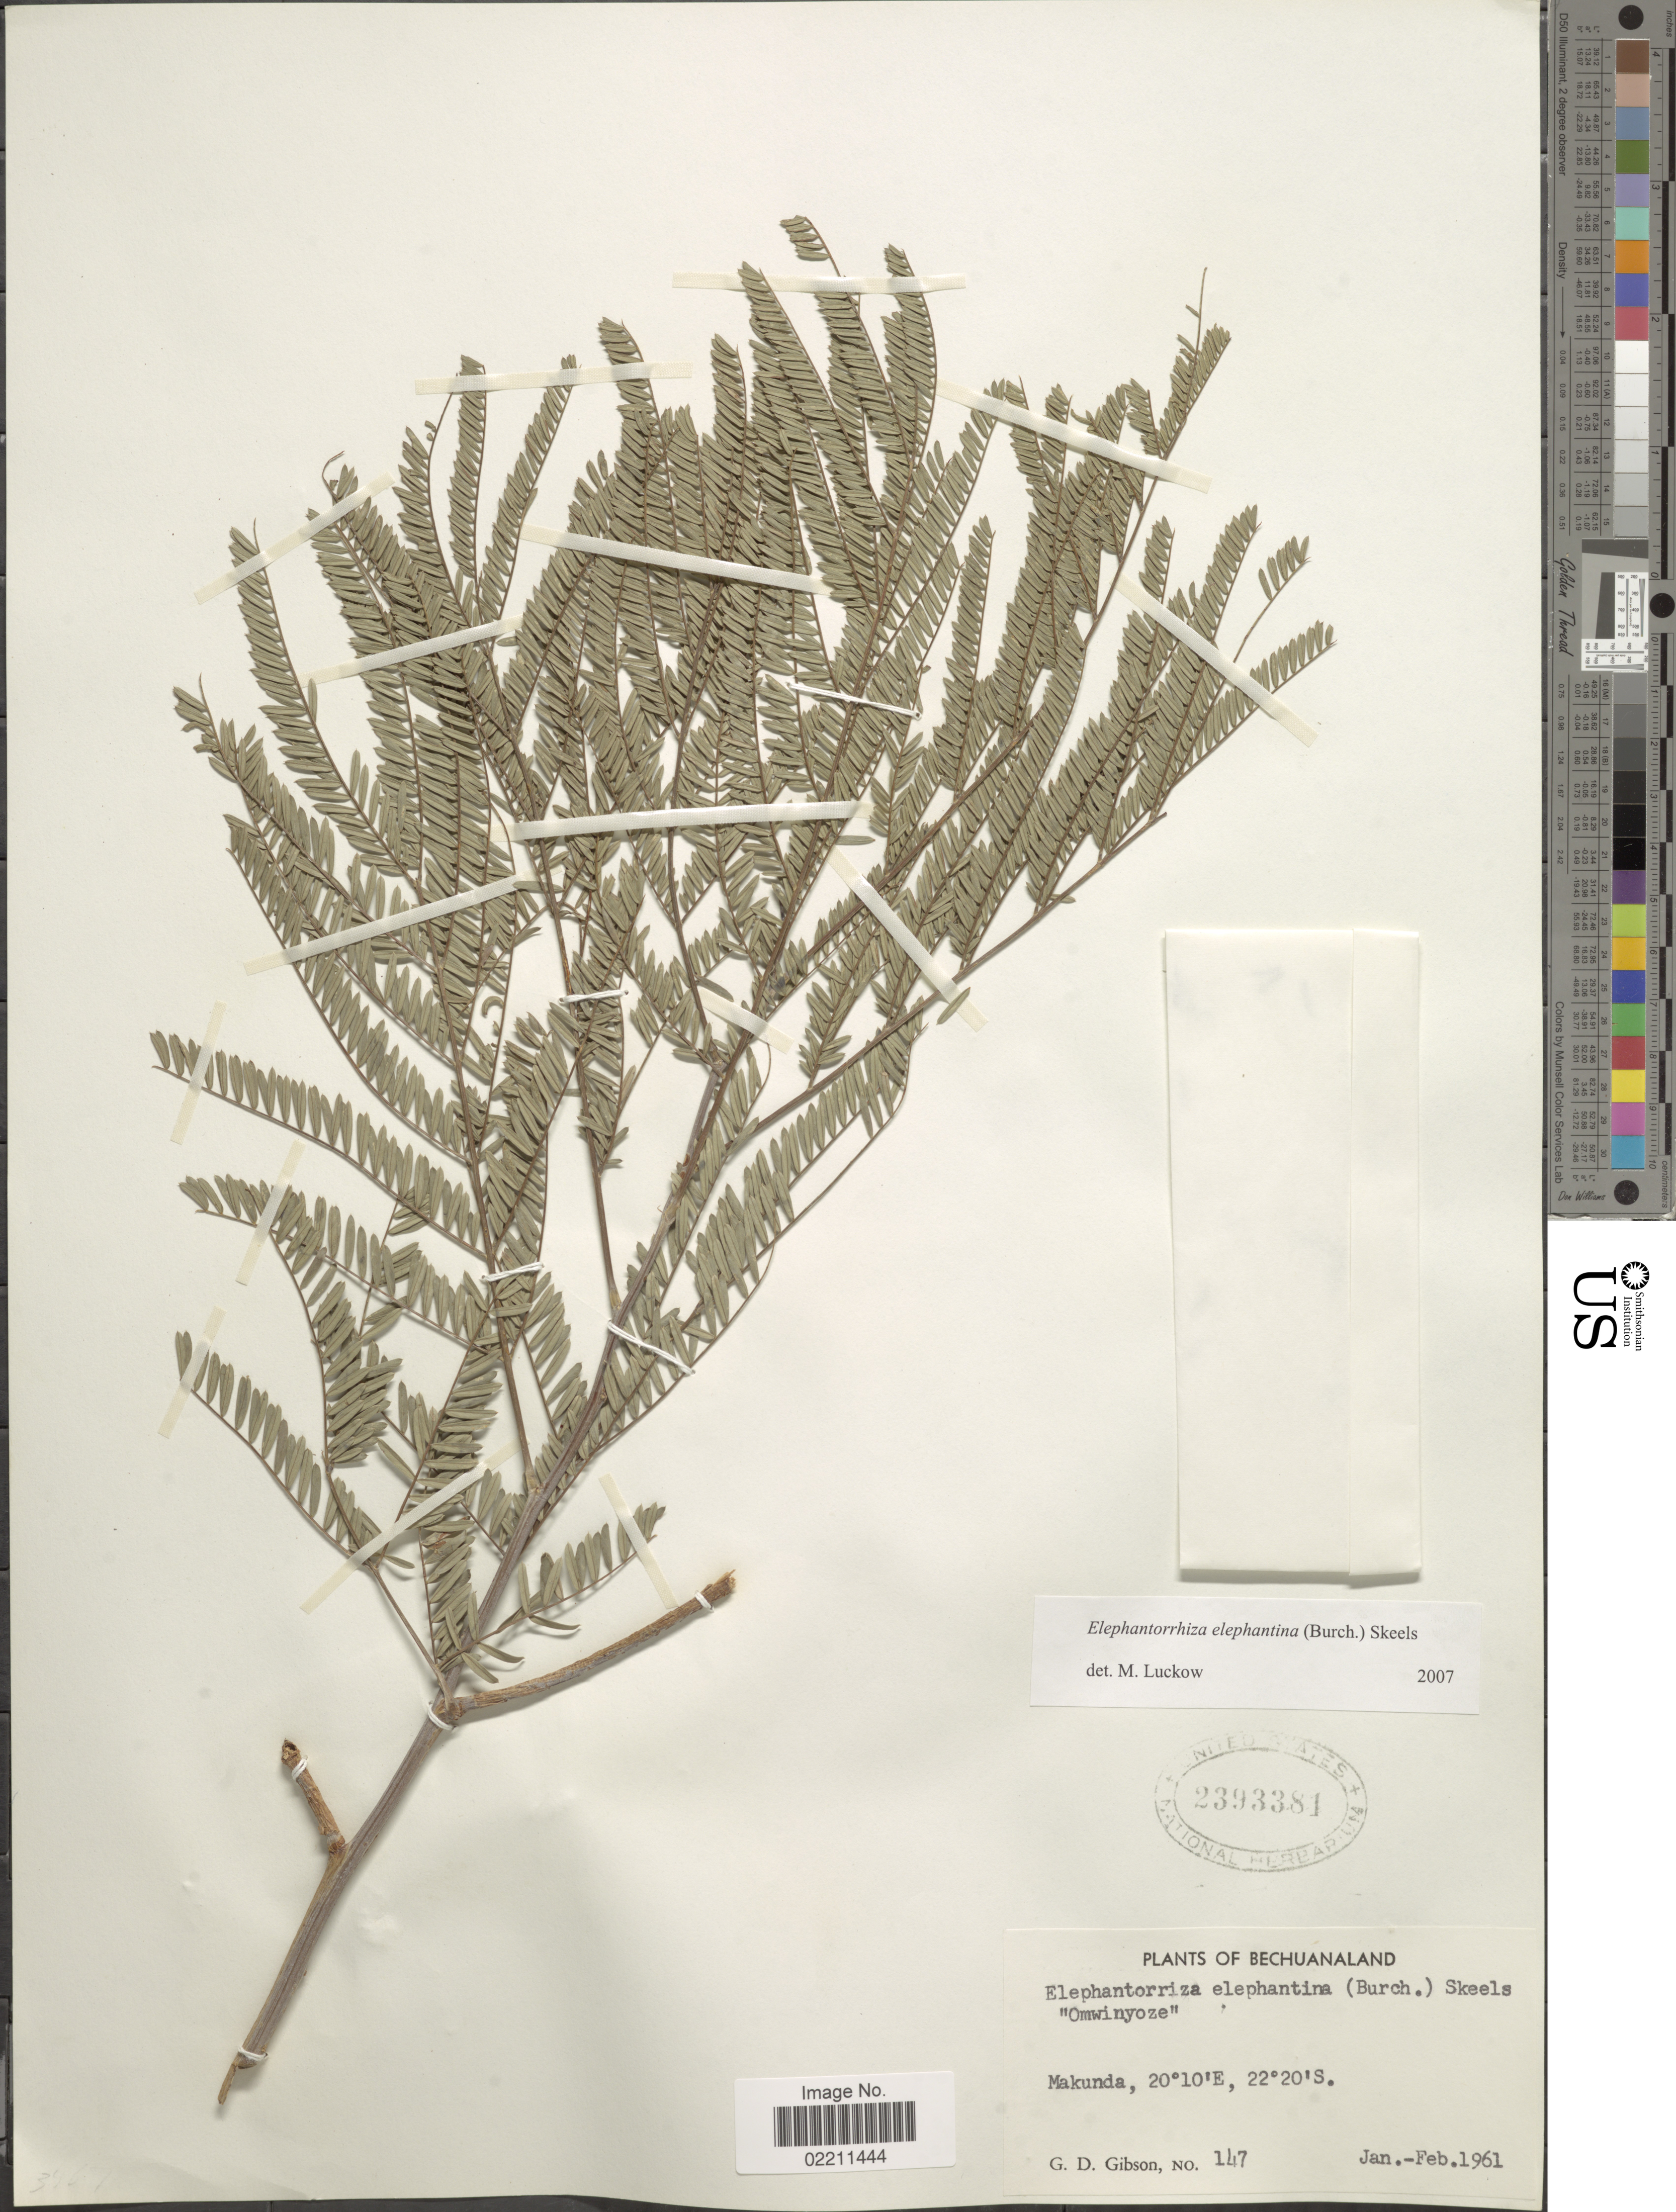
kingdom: Plantae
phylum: Tracheophyta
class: Magnoliopsida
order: Fabales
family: Fabaceae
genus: Entada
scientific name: Entada elephantina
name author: (Burch.) S.A. O'Donnell & G.P. Lewis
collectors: G. D. Gibson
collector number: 147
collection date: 1961-01/1961-02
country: Botswana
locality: Bechuanaland. Makunda.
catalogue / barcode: US 2393381